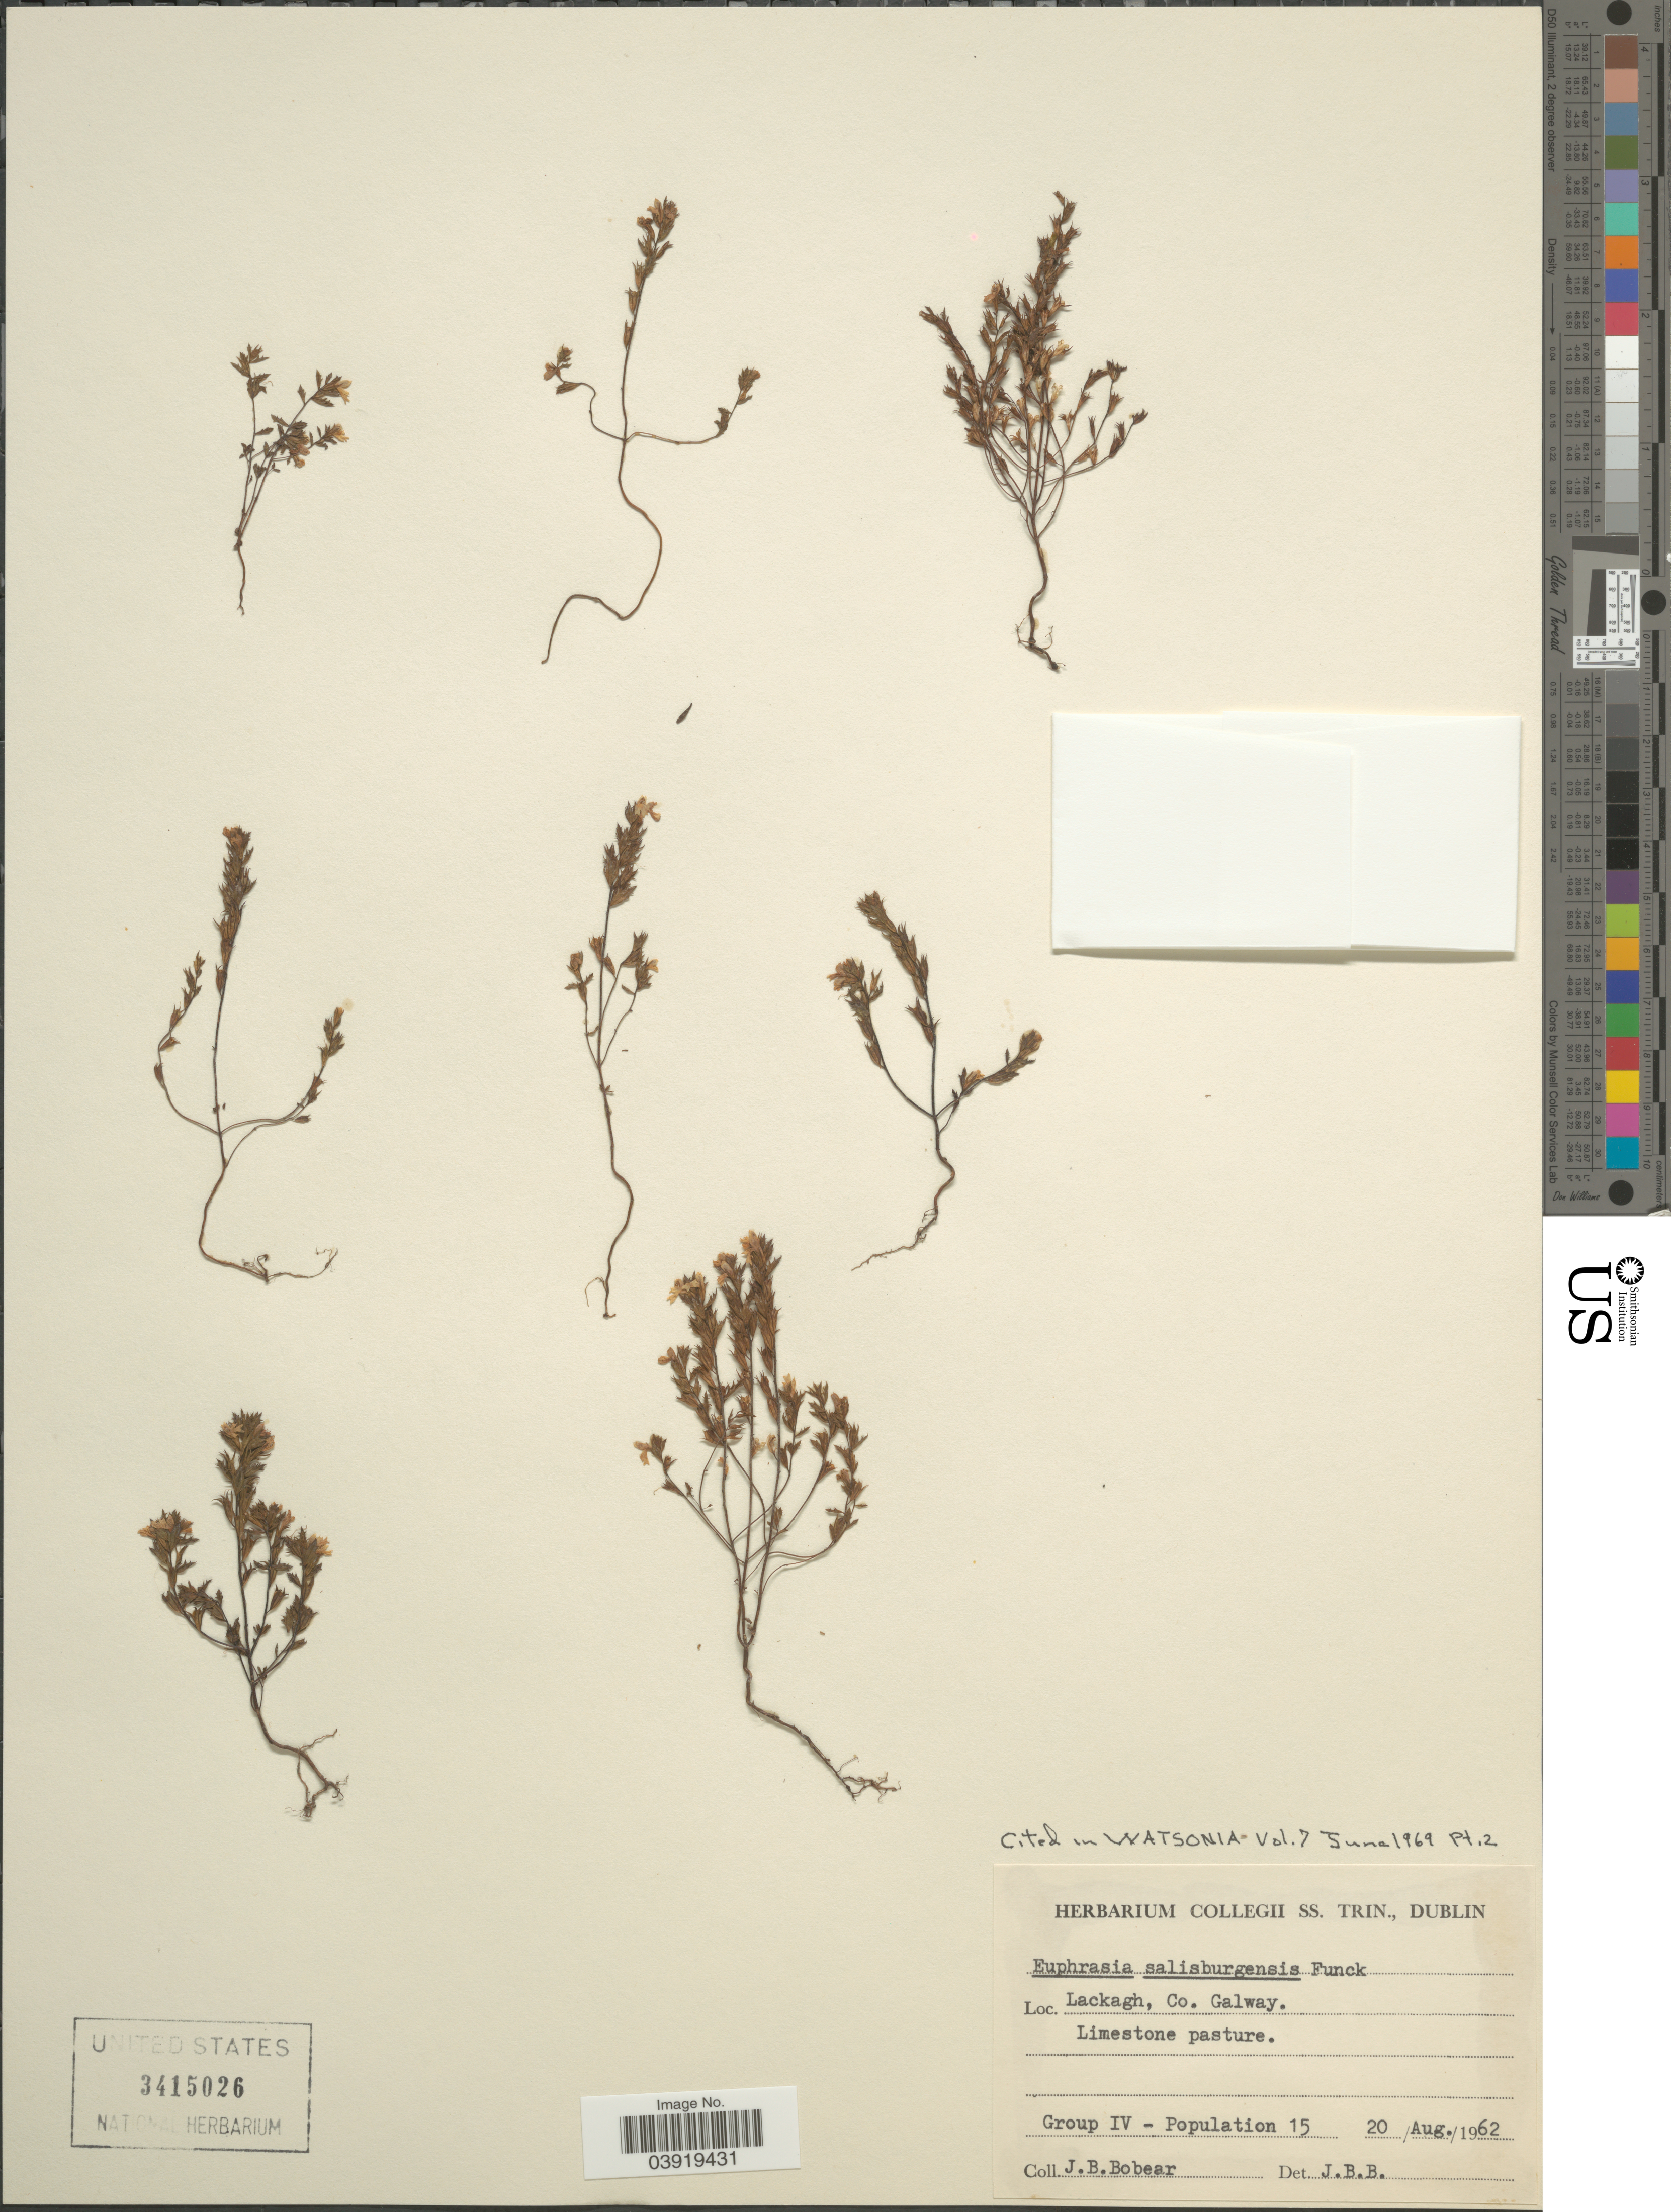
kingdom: Plantae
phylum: Tracheophyta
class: Magnoliopsida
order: Lamiales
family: Orobanchaceae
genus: Euphrasia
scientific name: Euphrasia salisburgensis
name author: Funck ex Hoppe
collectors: J. Bobear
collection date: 1962-08-20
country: Ireland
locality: Lackagh, Co. Galway.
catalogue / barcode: US 3415026